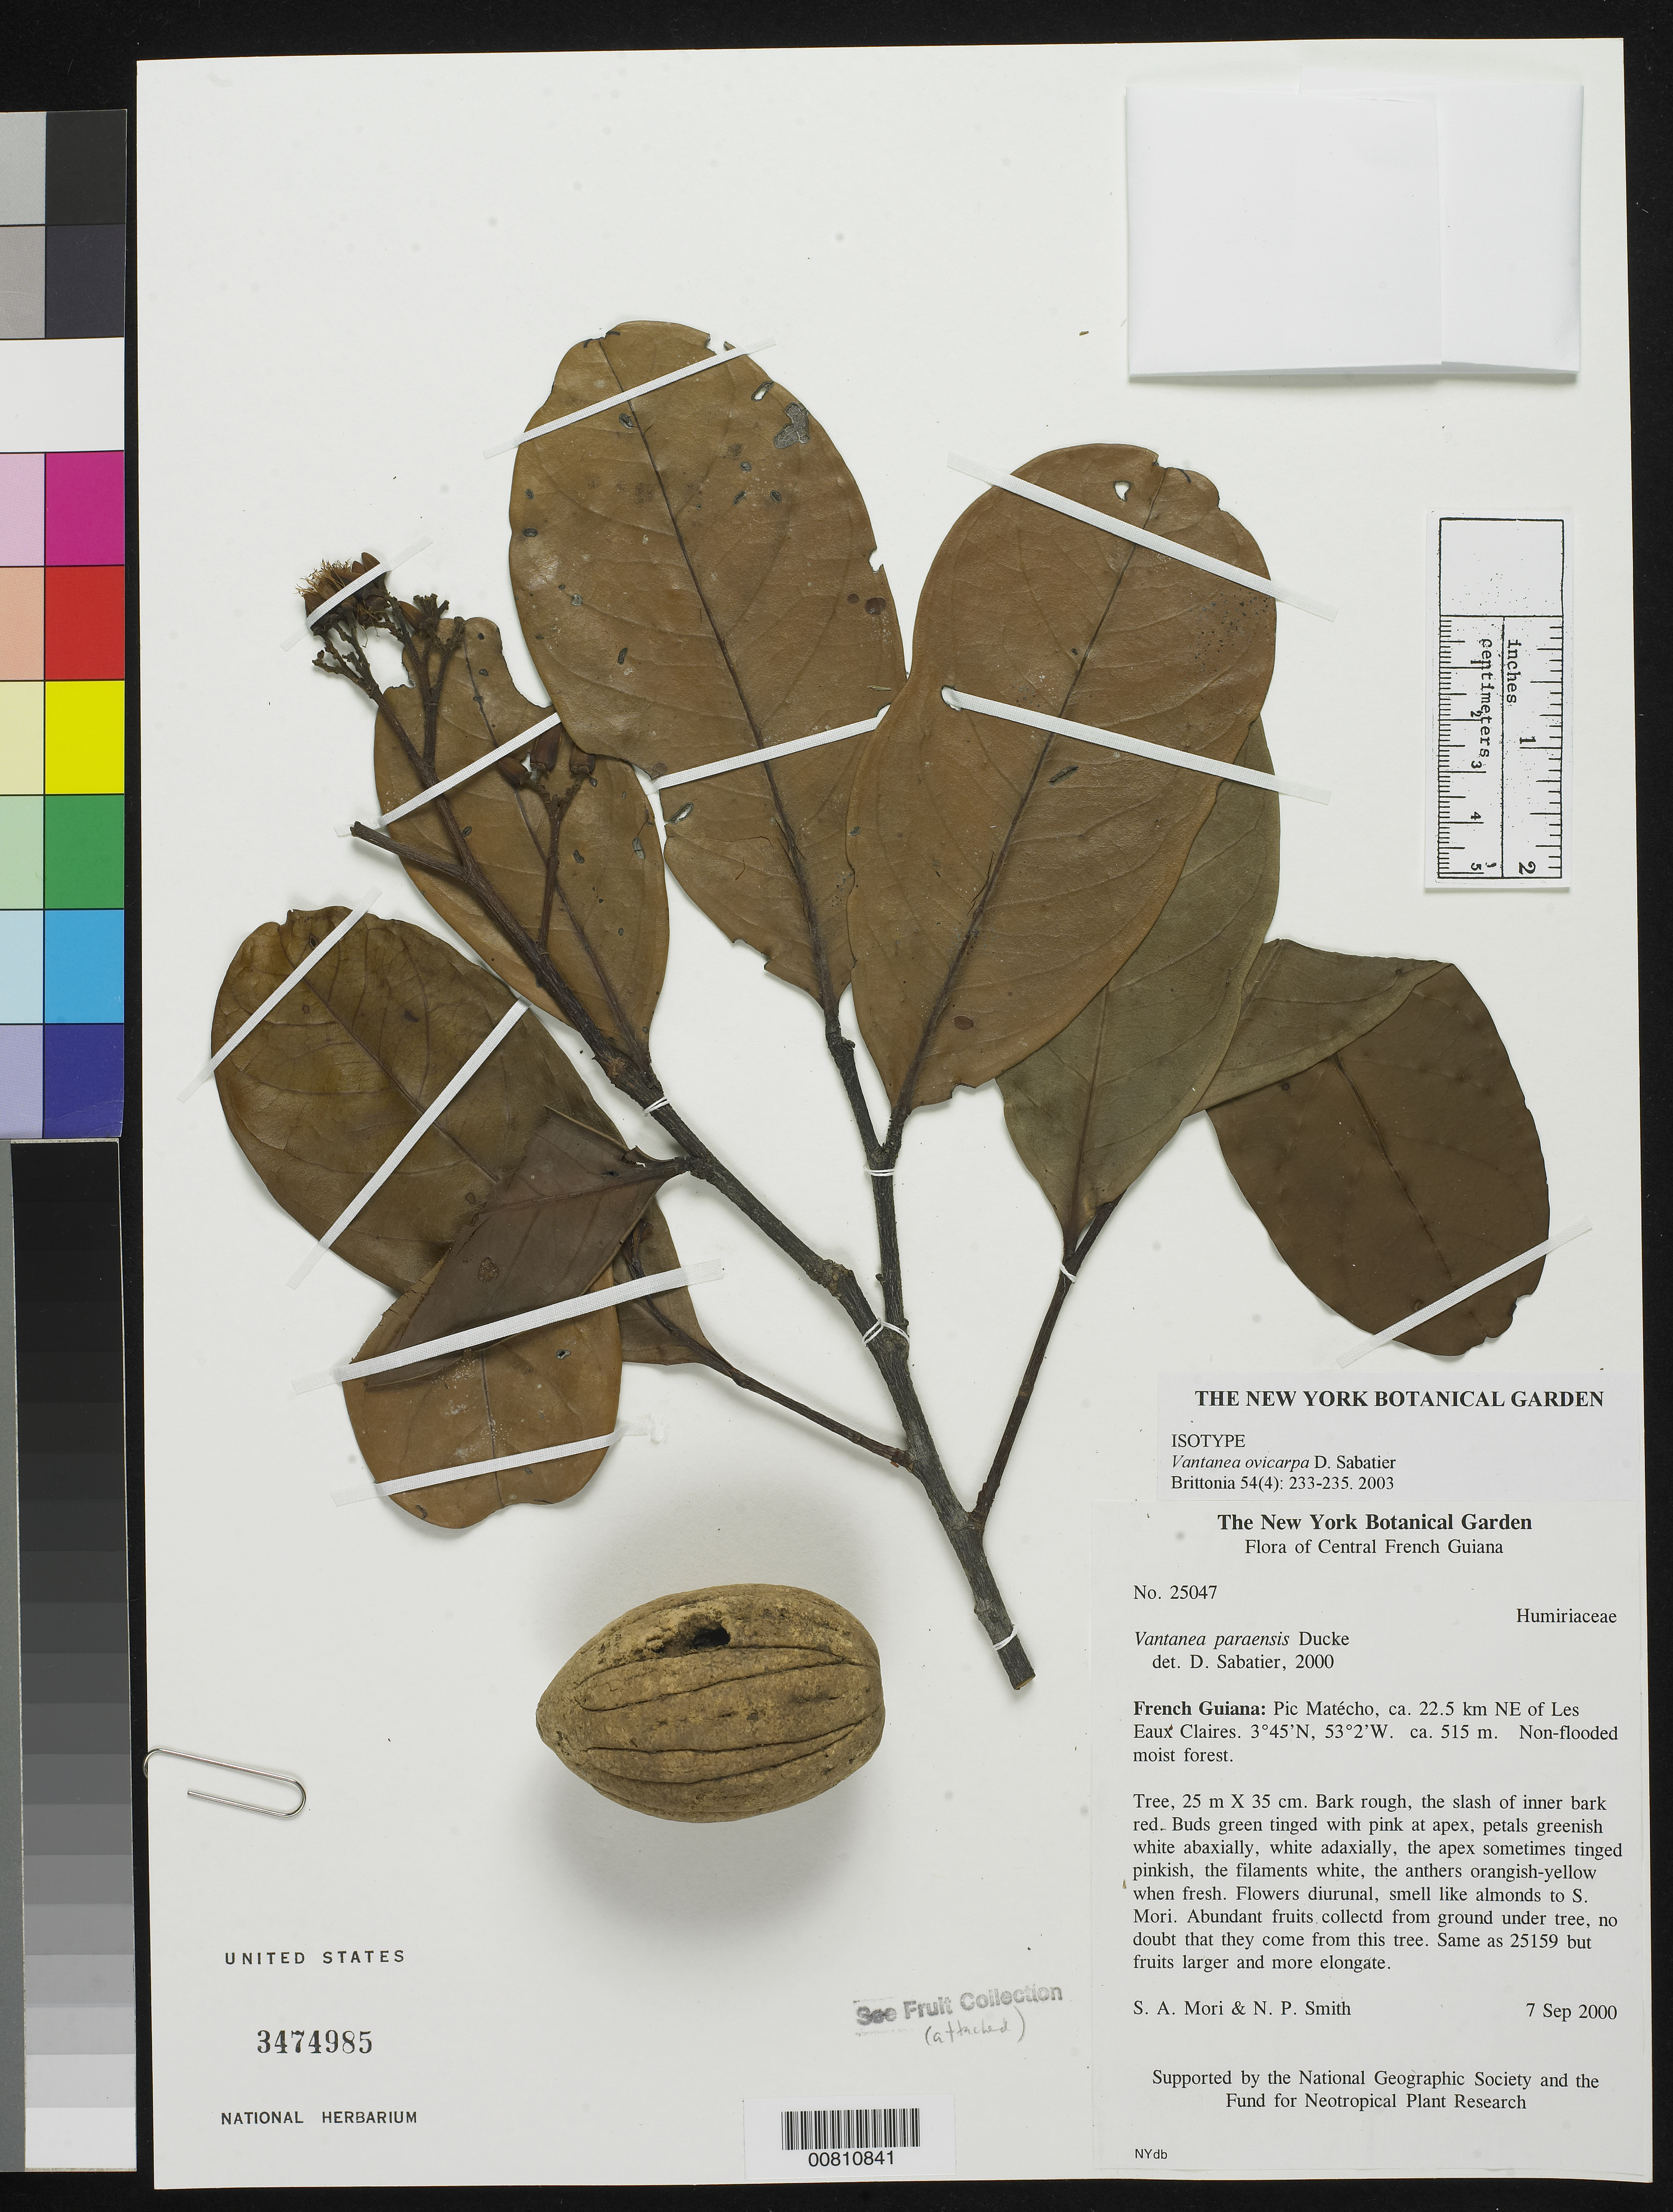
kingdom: Plantae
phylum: Tracheophyta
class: Magnoliopsida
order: Malpighiales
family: Humiriaceae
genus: Vantanea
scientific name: Vantanea ovicarpa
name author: Sabatier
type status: Isotype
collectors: S. Mori & N. Smith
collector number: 25047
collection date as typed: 07 Sep 2000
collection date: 2000-09-07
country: French Guiana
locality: Pic Matécho, ca. 22. 5 km NE of Les Eaux Claires.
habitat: Non-flooded moist forest.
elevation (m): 515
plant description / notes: Holotype at NY.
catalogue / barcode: US 3474985